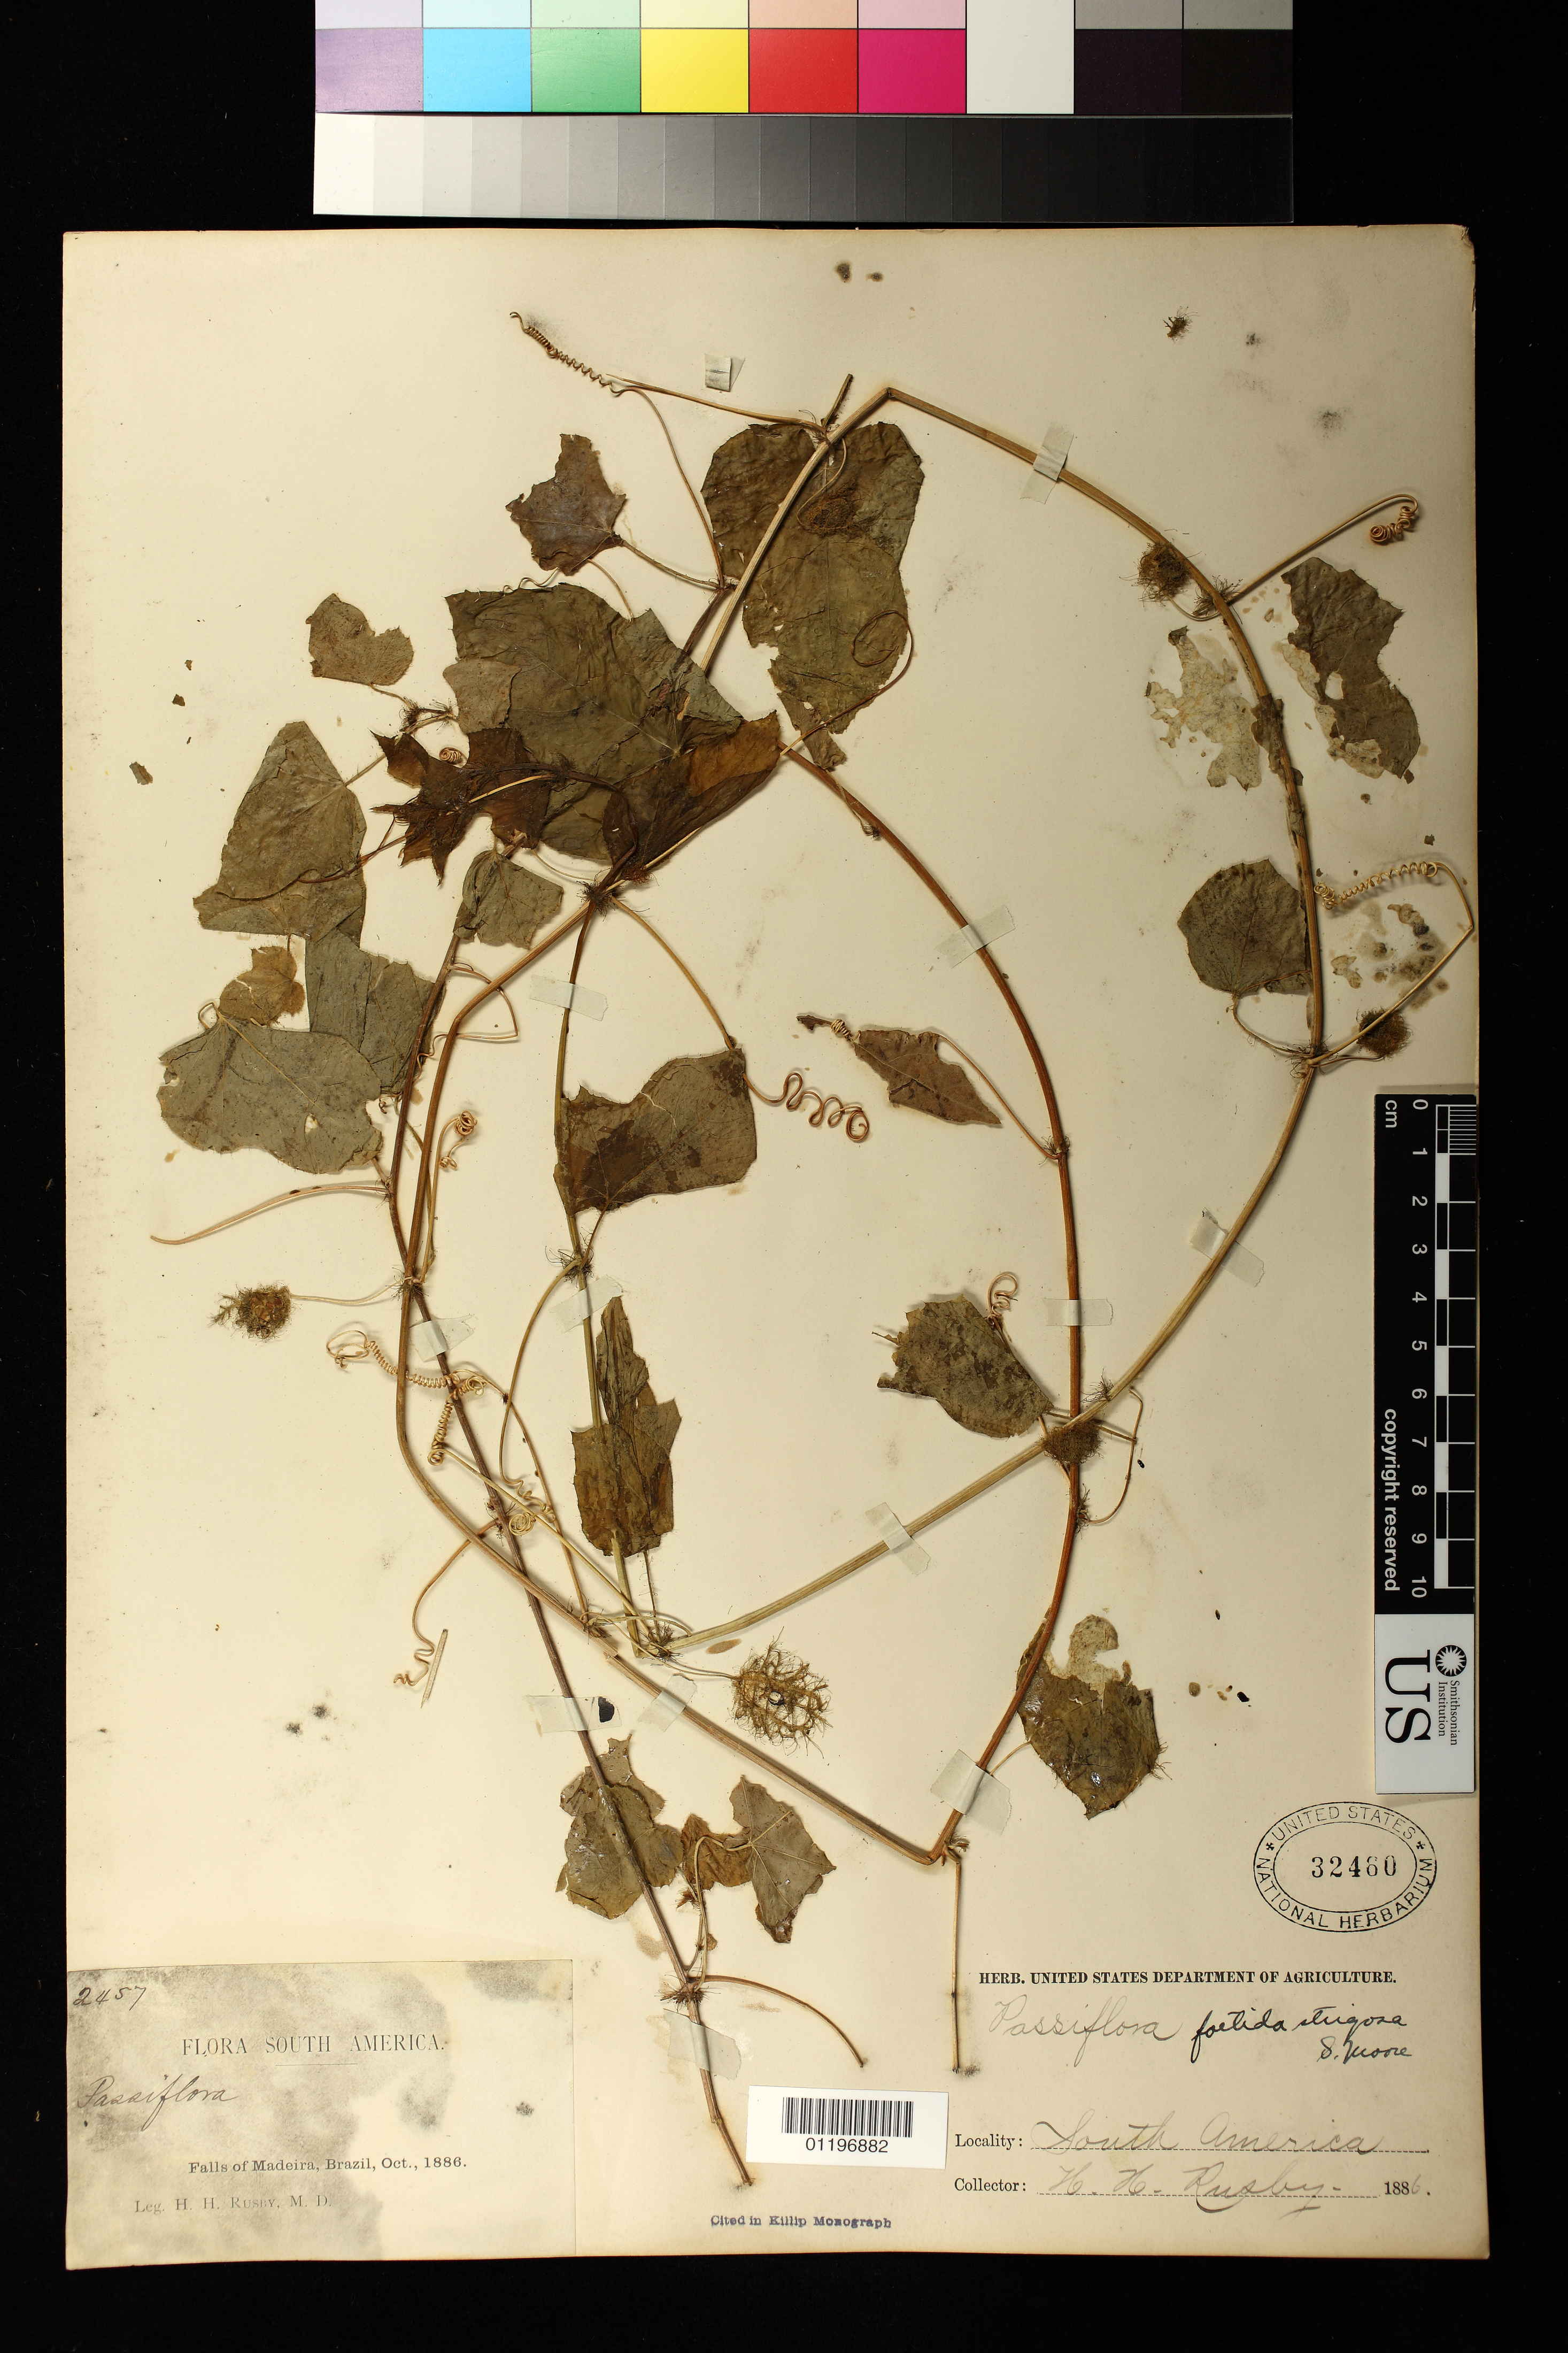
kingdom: Plantae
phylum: Tracheophyta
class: Magnoliopsida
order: Malpighiales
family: Passifloraceae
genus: Passiflora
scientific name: Passiflora foetida var. strigosa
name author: (M. Roem.) S. Moore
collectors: H. H. Rusby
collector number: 2457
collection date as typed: Oct 1886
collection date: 1886-10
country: Brazil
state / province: Rondônia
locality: Falls of Madeira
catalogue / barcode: US 32460